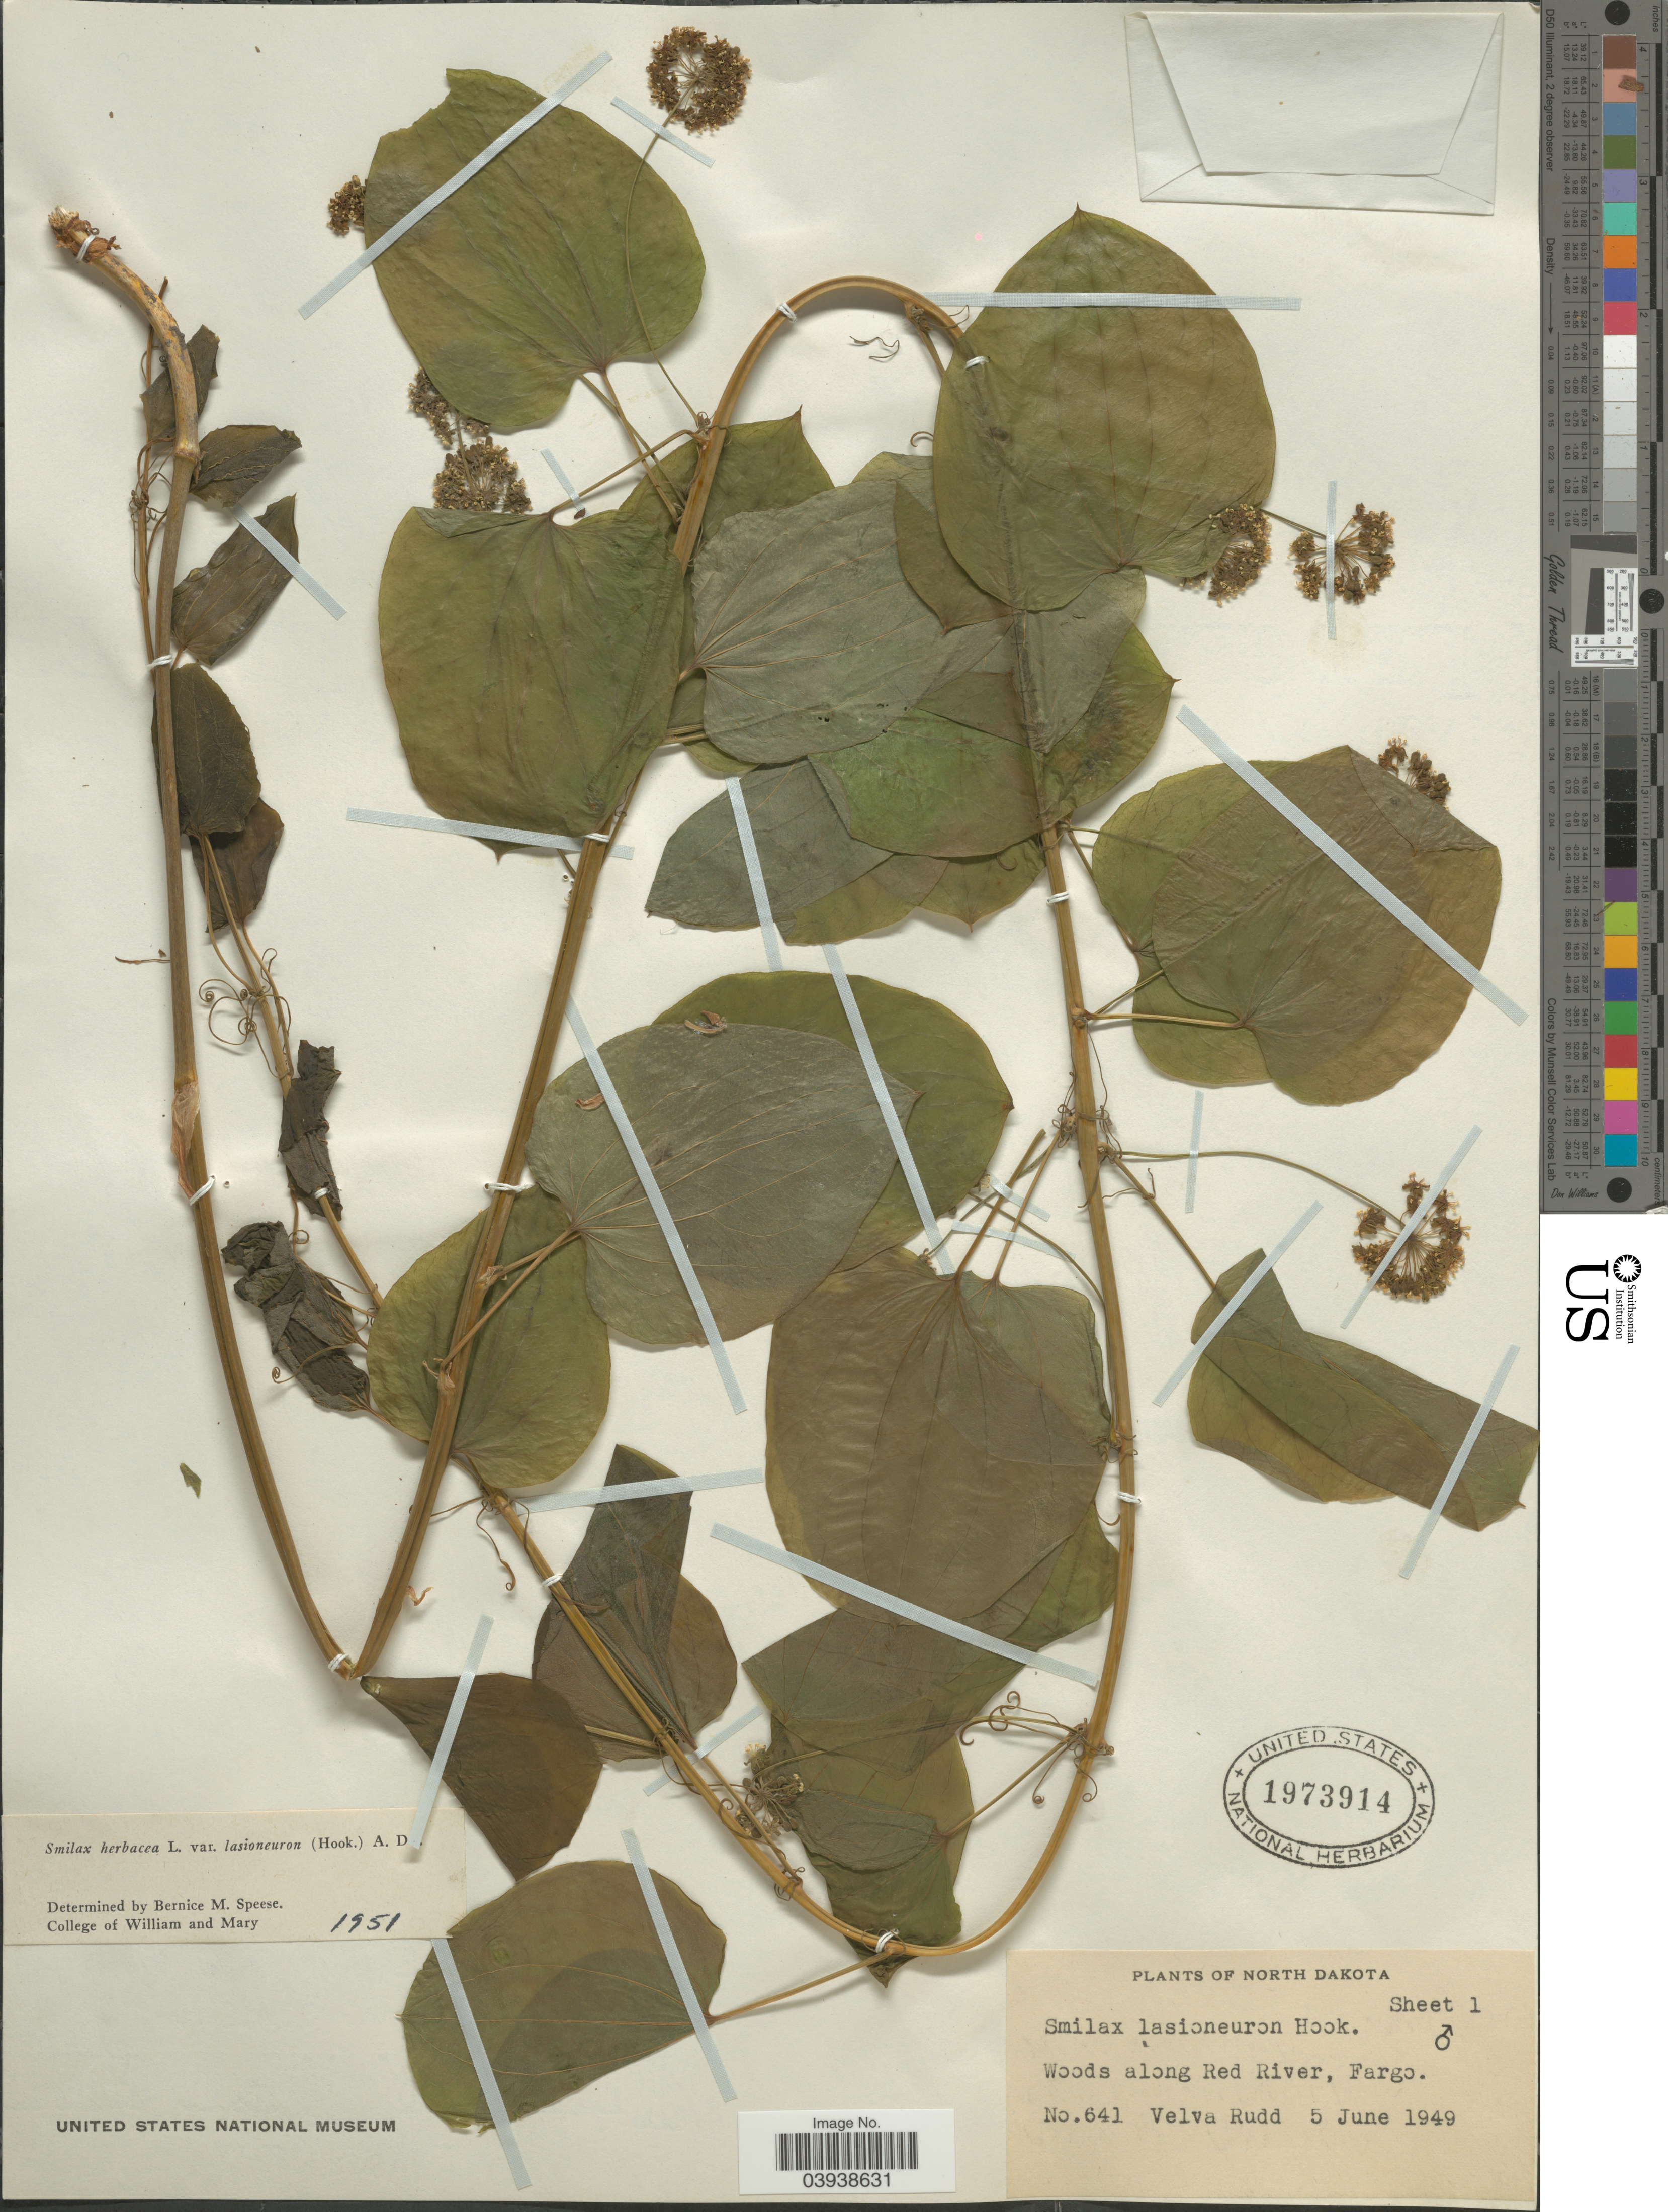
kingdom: Plantae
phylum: Tracheophyta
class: Liliopsida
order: Liliales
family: Smilacaceae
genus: Smilax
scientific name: Smilax herbacea var. lasioneuron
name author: (Hook.) A. DC.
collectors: V. E. Rudd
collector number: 641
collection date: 1949-06-05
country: United States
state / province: North Dakota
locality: Woods along Red River, Fargo.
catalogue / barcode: US 1973914